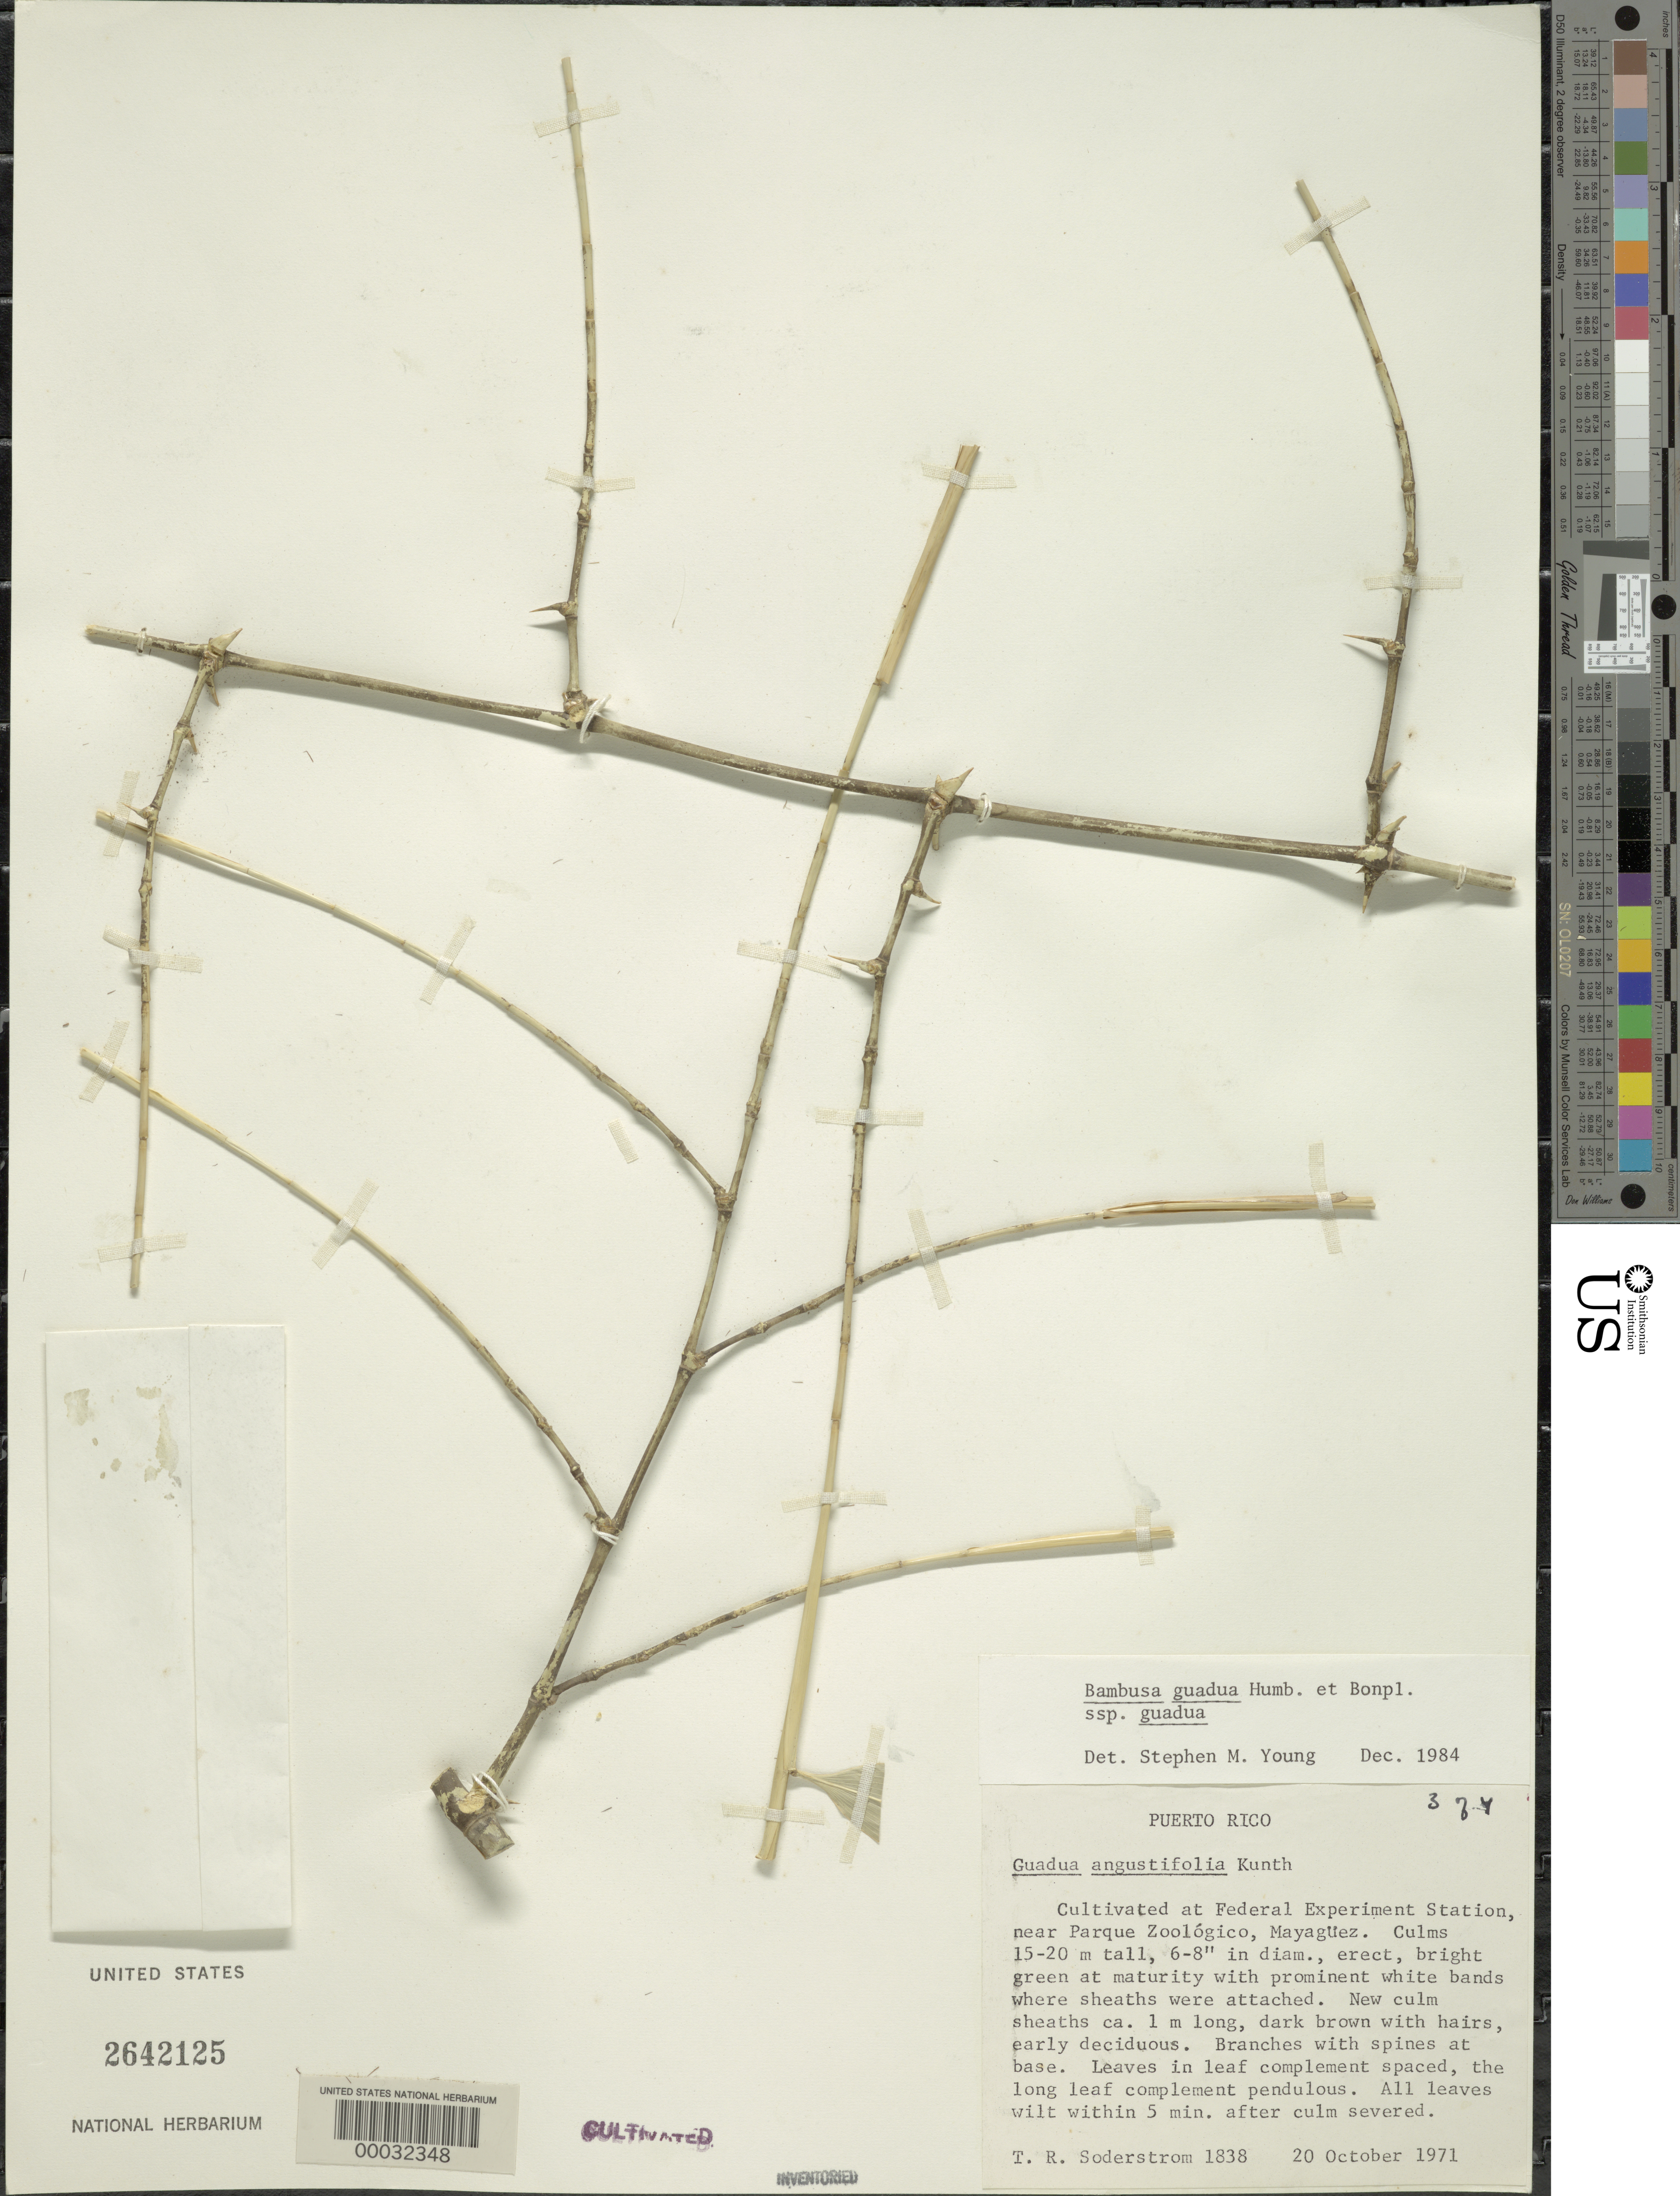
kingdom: Plantae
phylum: Tracheophyta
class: Liliopsida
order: Poales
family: Poaceae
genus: Bambusa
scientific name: Bambusa guadua subsp. guadua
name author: Bonpl.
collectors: T. R. Soderstrom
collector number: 1838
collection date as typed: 20 Oct 1971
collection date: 1971-10-20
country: Puerto Rico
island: Greater Antilles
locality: Federal Experiment Station, Mayaguez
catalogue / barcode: US 2642125